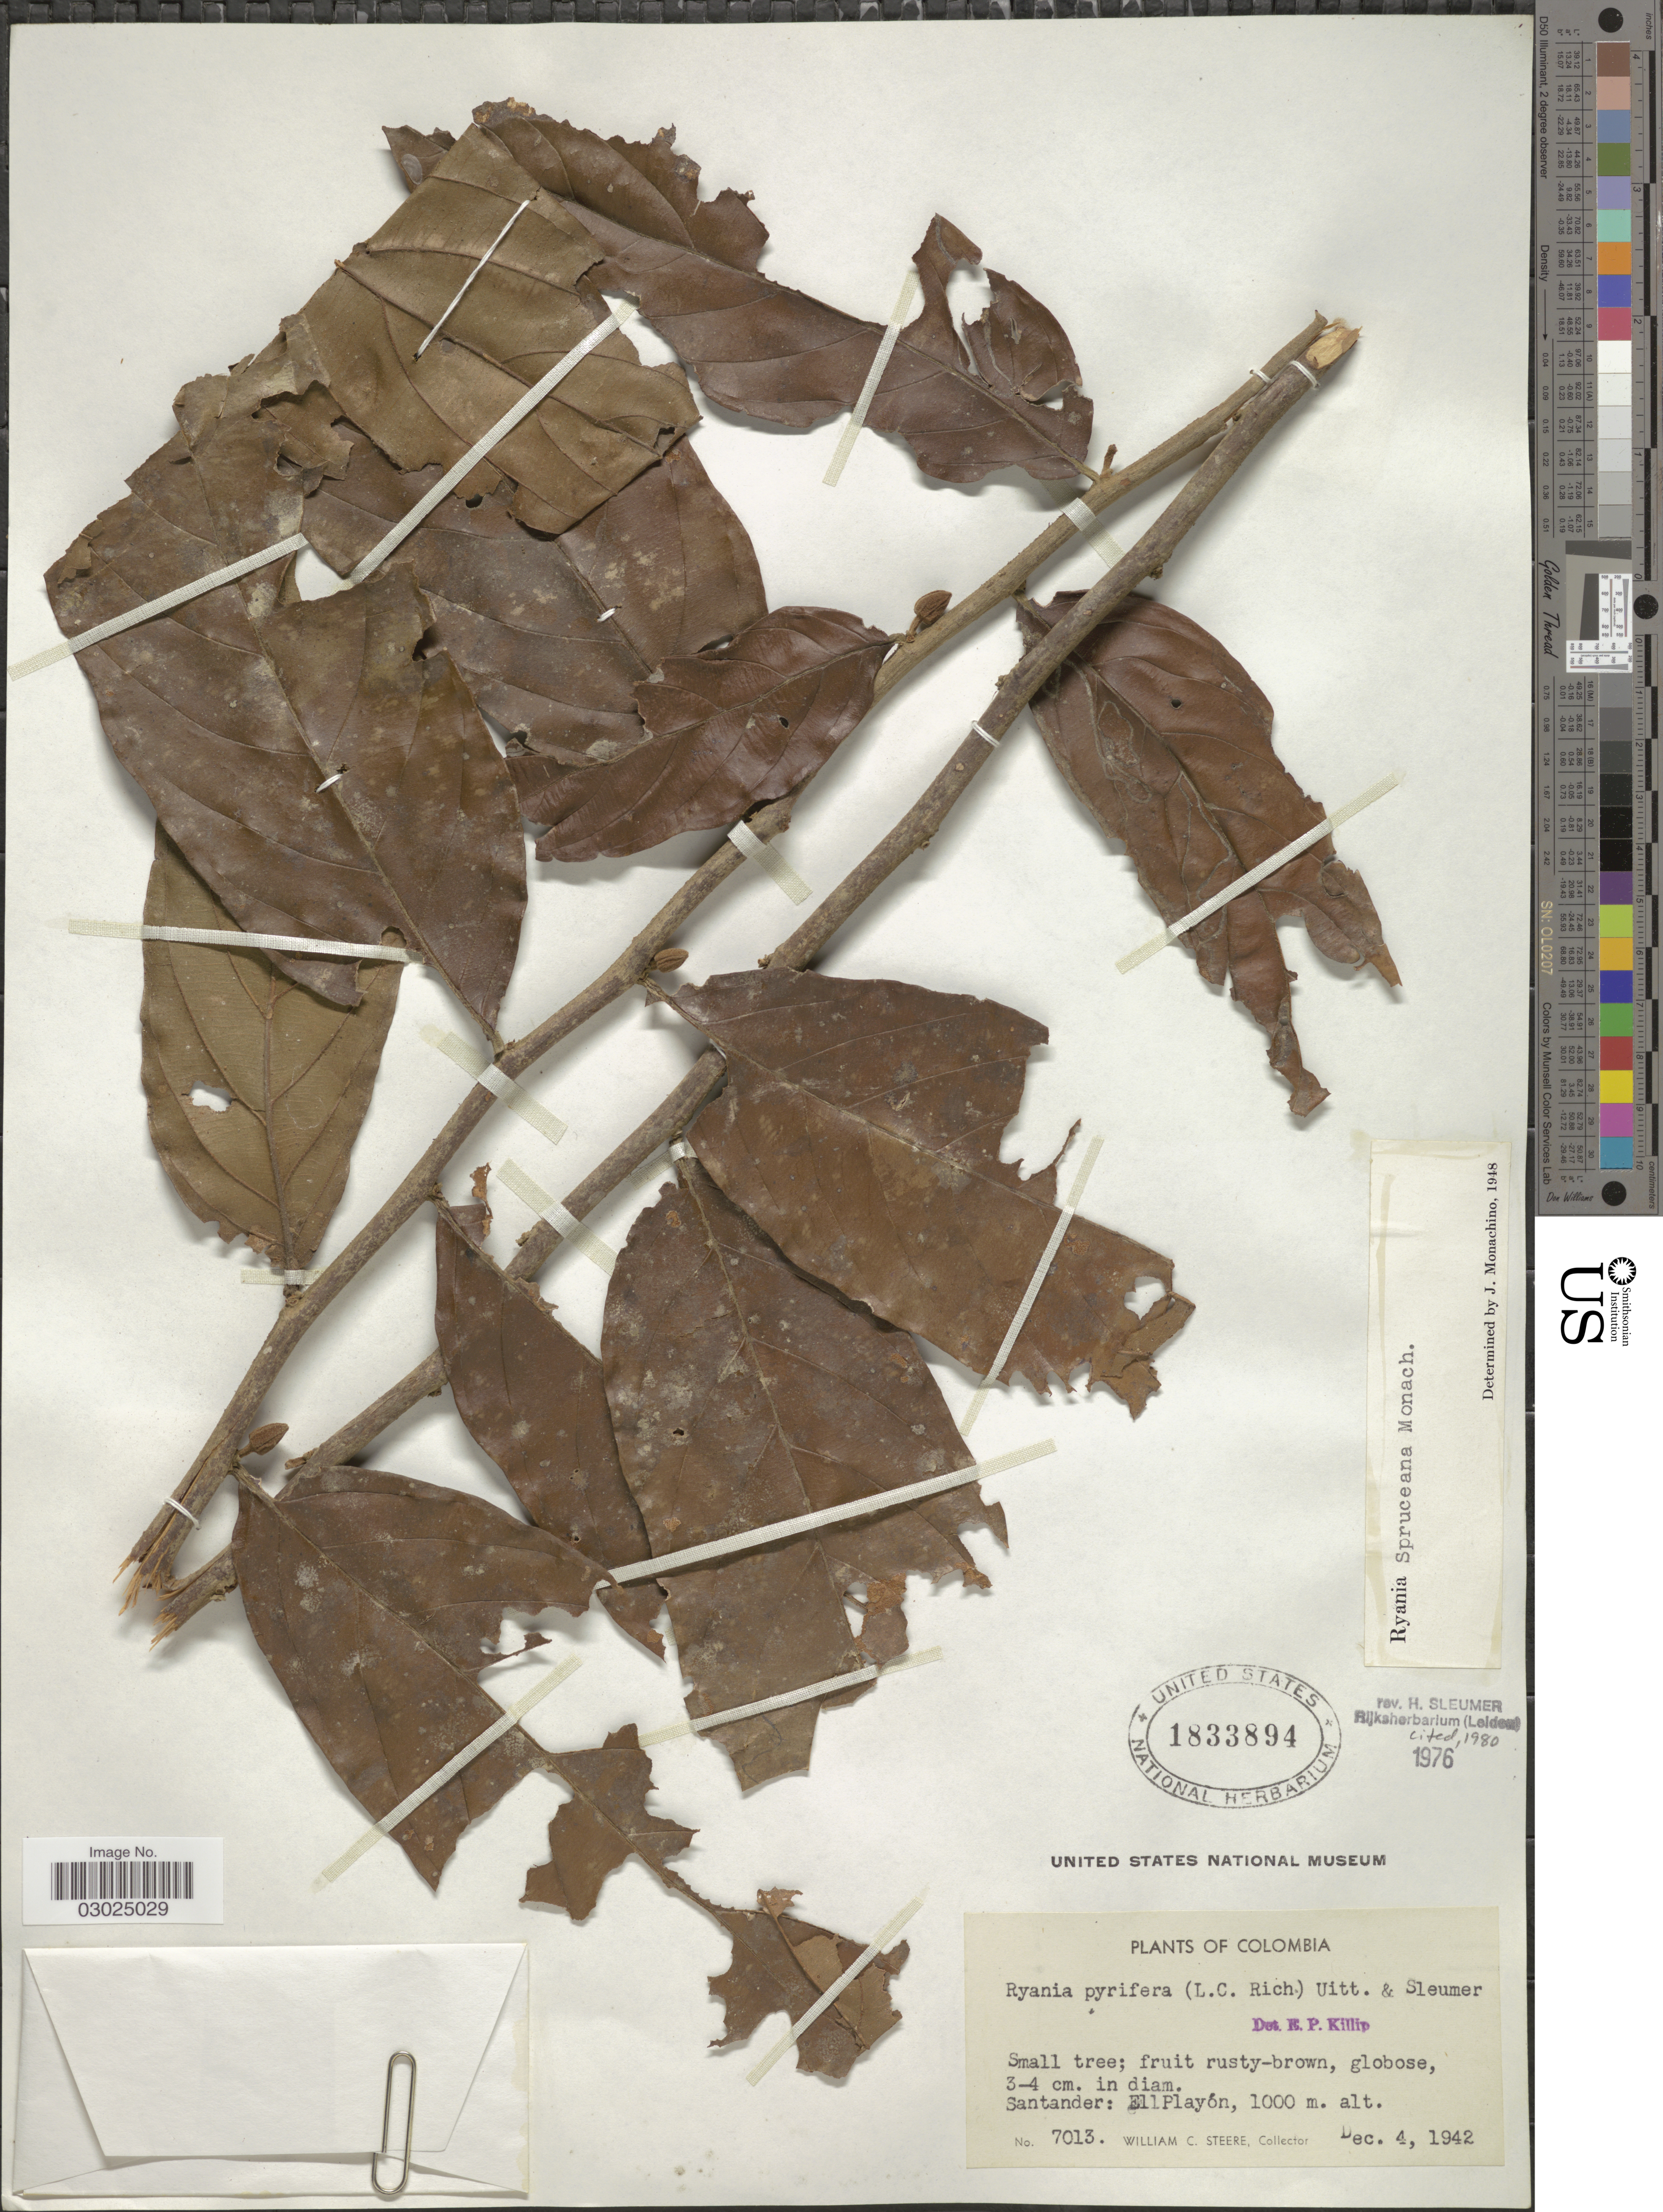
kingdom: Plantae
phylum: Tracheophyta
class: Magnoliopsida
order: Malpighiales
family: Salicaceae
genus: Ryania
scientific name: Ryania spruceana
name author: Monach.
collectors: W. C. Steere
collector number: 7013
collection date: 1942-12-04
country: Colombia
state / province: Santander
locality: Santander: El Playón.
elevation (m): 1000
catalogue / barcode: US 1833894